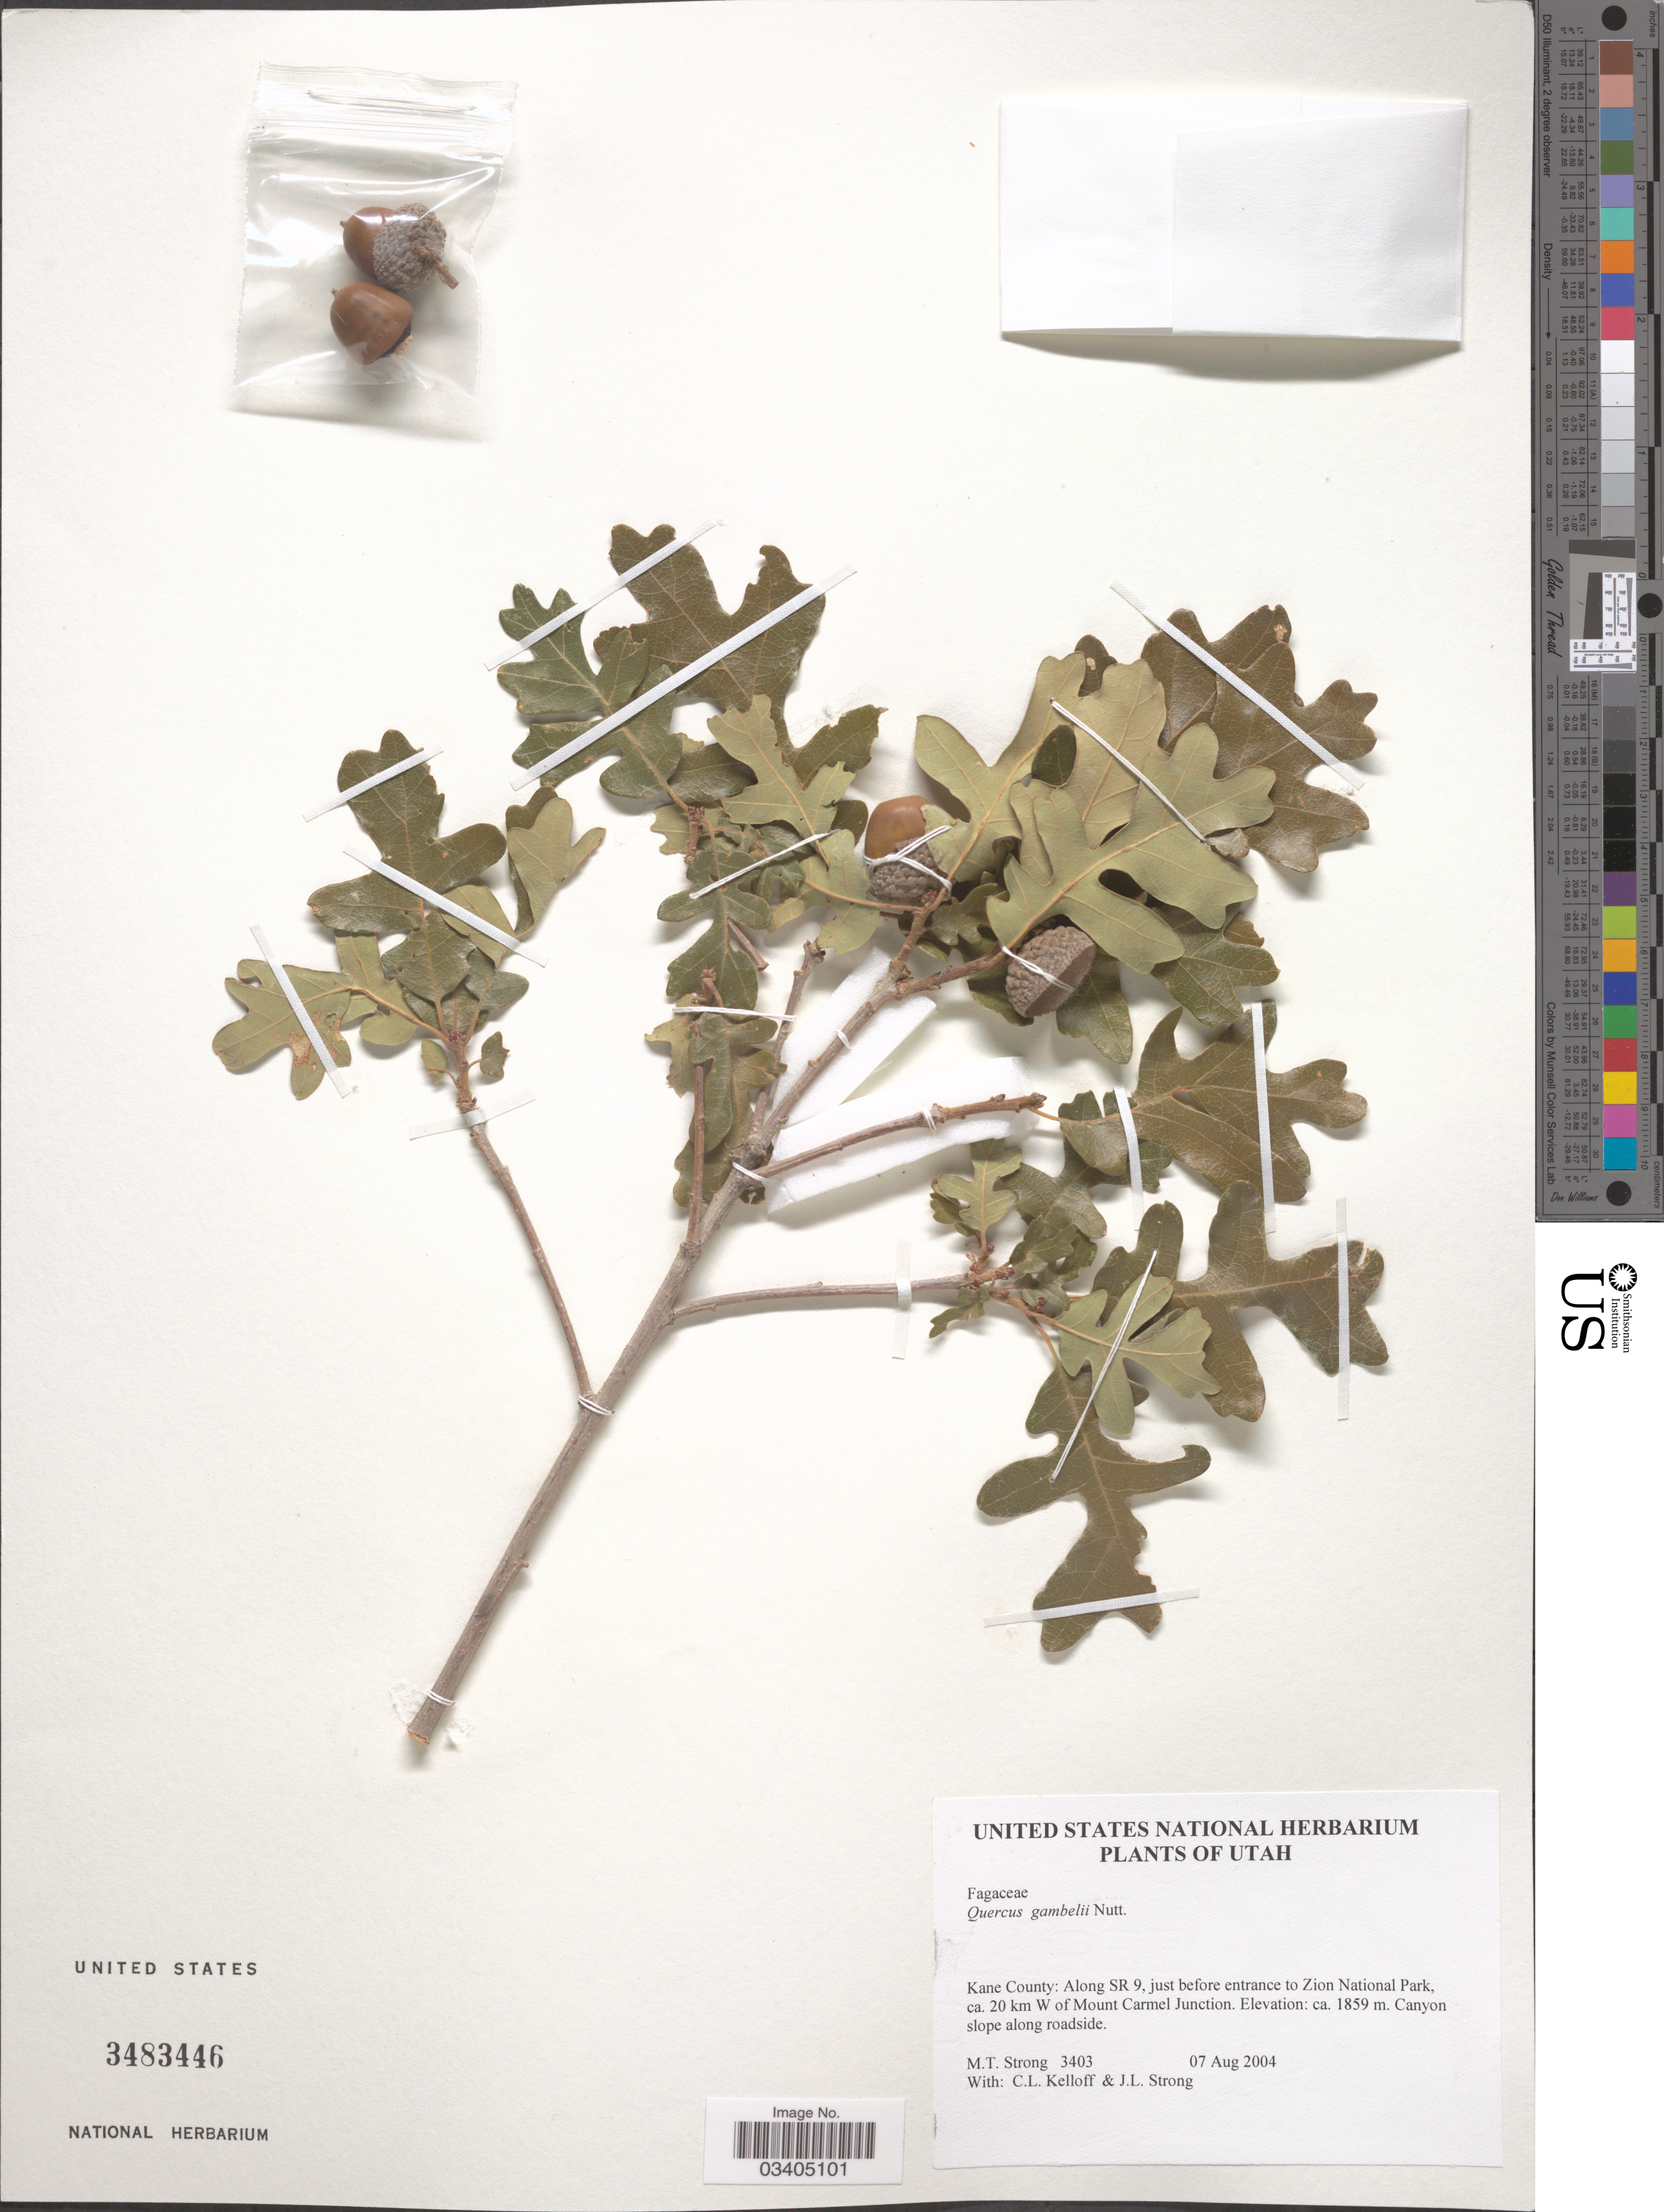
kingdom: Plantae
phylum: Tracheophyta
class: Magnoliopsida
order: Fagales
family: Fagaceae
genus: Quercus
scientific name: Quercus gambelii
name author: Nutt.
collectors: M. T. Strong, C. L. Kelloff & J. Strong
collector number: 3403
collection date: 2004-08-07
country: United States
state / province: Utah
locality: Kane County: Along SR 9, just before entrance to Zion National Park, ca. 20 km W of Mount Carmel Junction.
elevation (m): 1859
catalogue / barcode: US 3483446